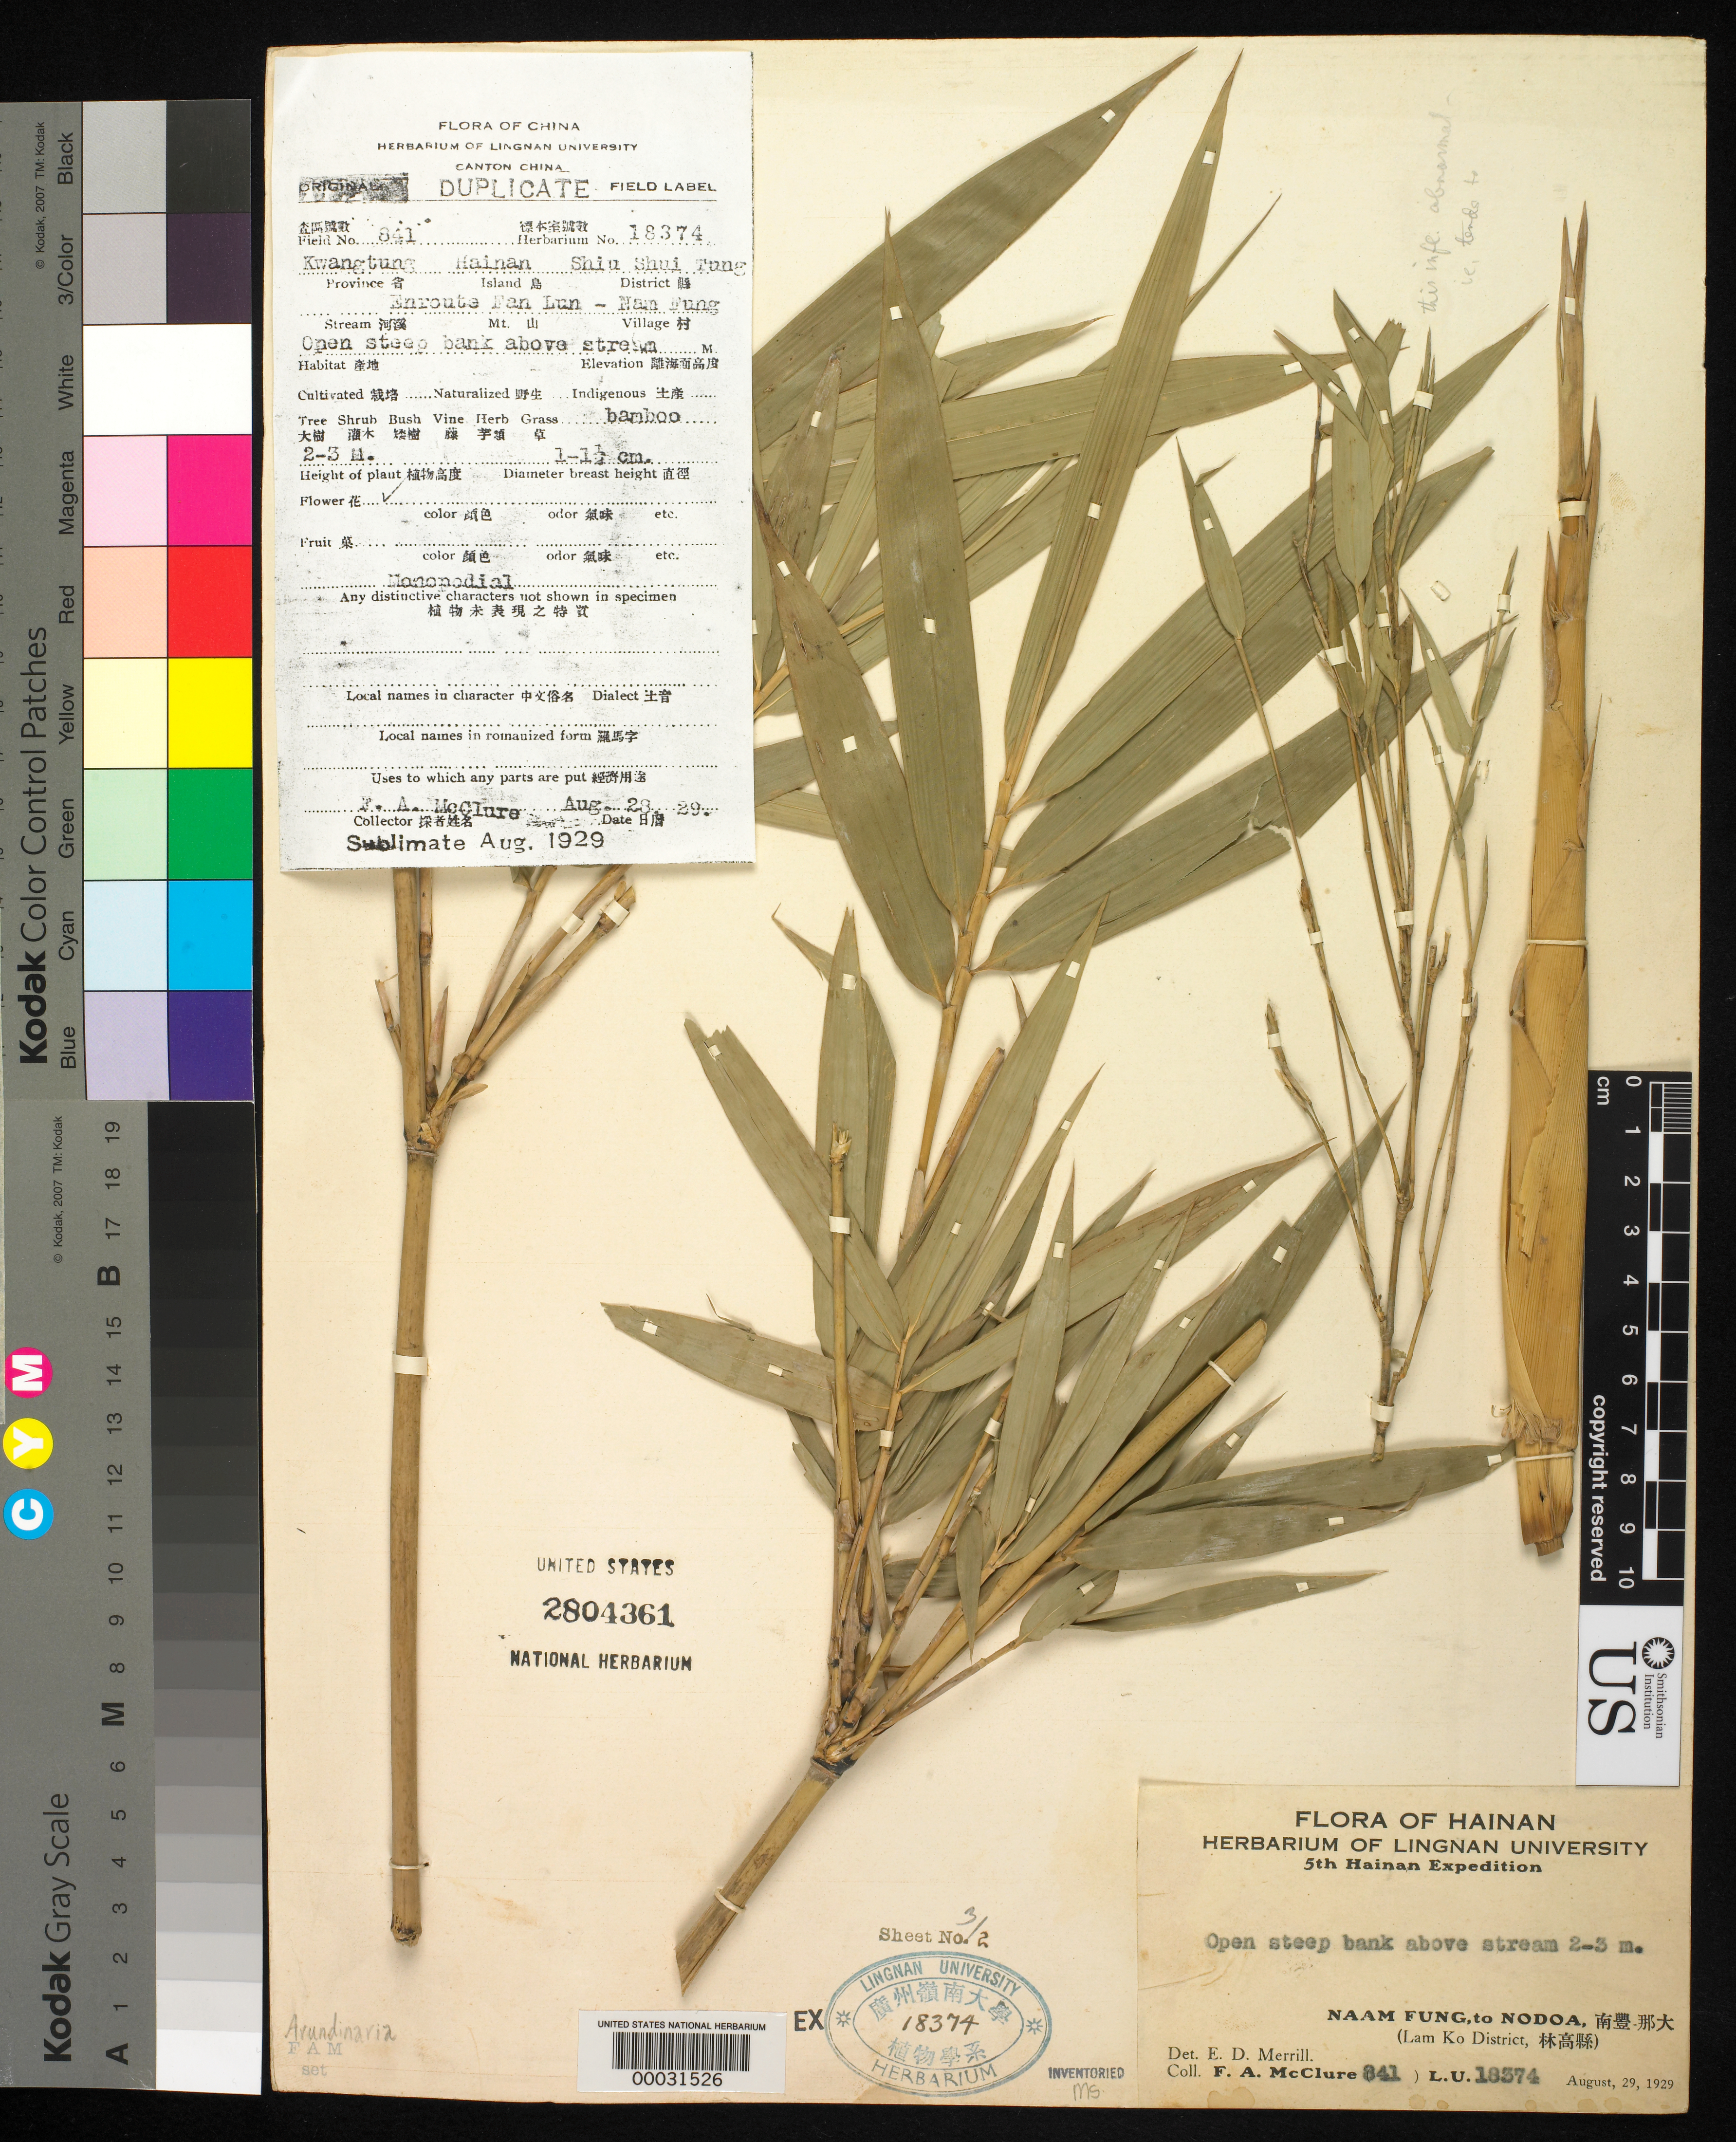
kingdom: Plantae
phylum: Tracheophyta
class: Liliopsida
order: Poales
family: Poaceae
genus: Arundinaria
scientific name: Arundinaria sp.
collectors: F. A. McClure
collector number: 841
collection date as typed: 28 Aug 1929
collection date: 1929-08-28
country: China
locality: Faan lun, naam fung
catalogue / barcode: US 2804361